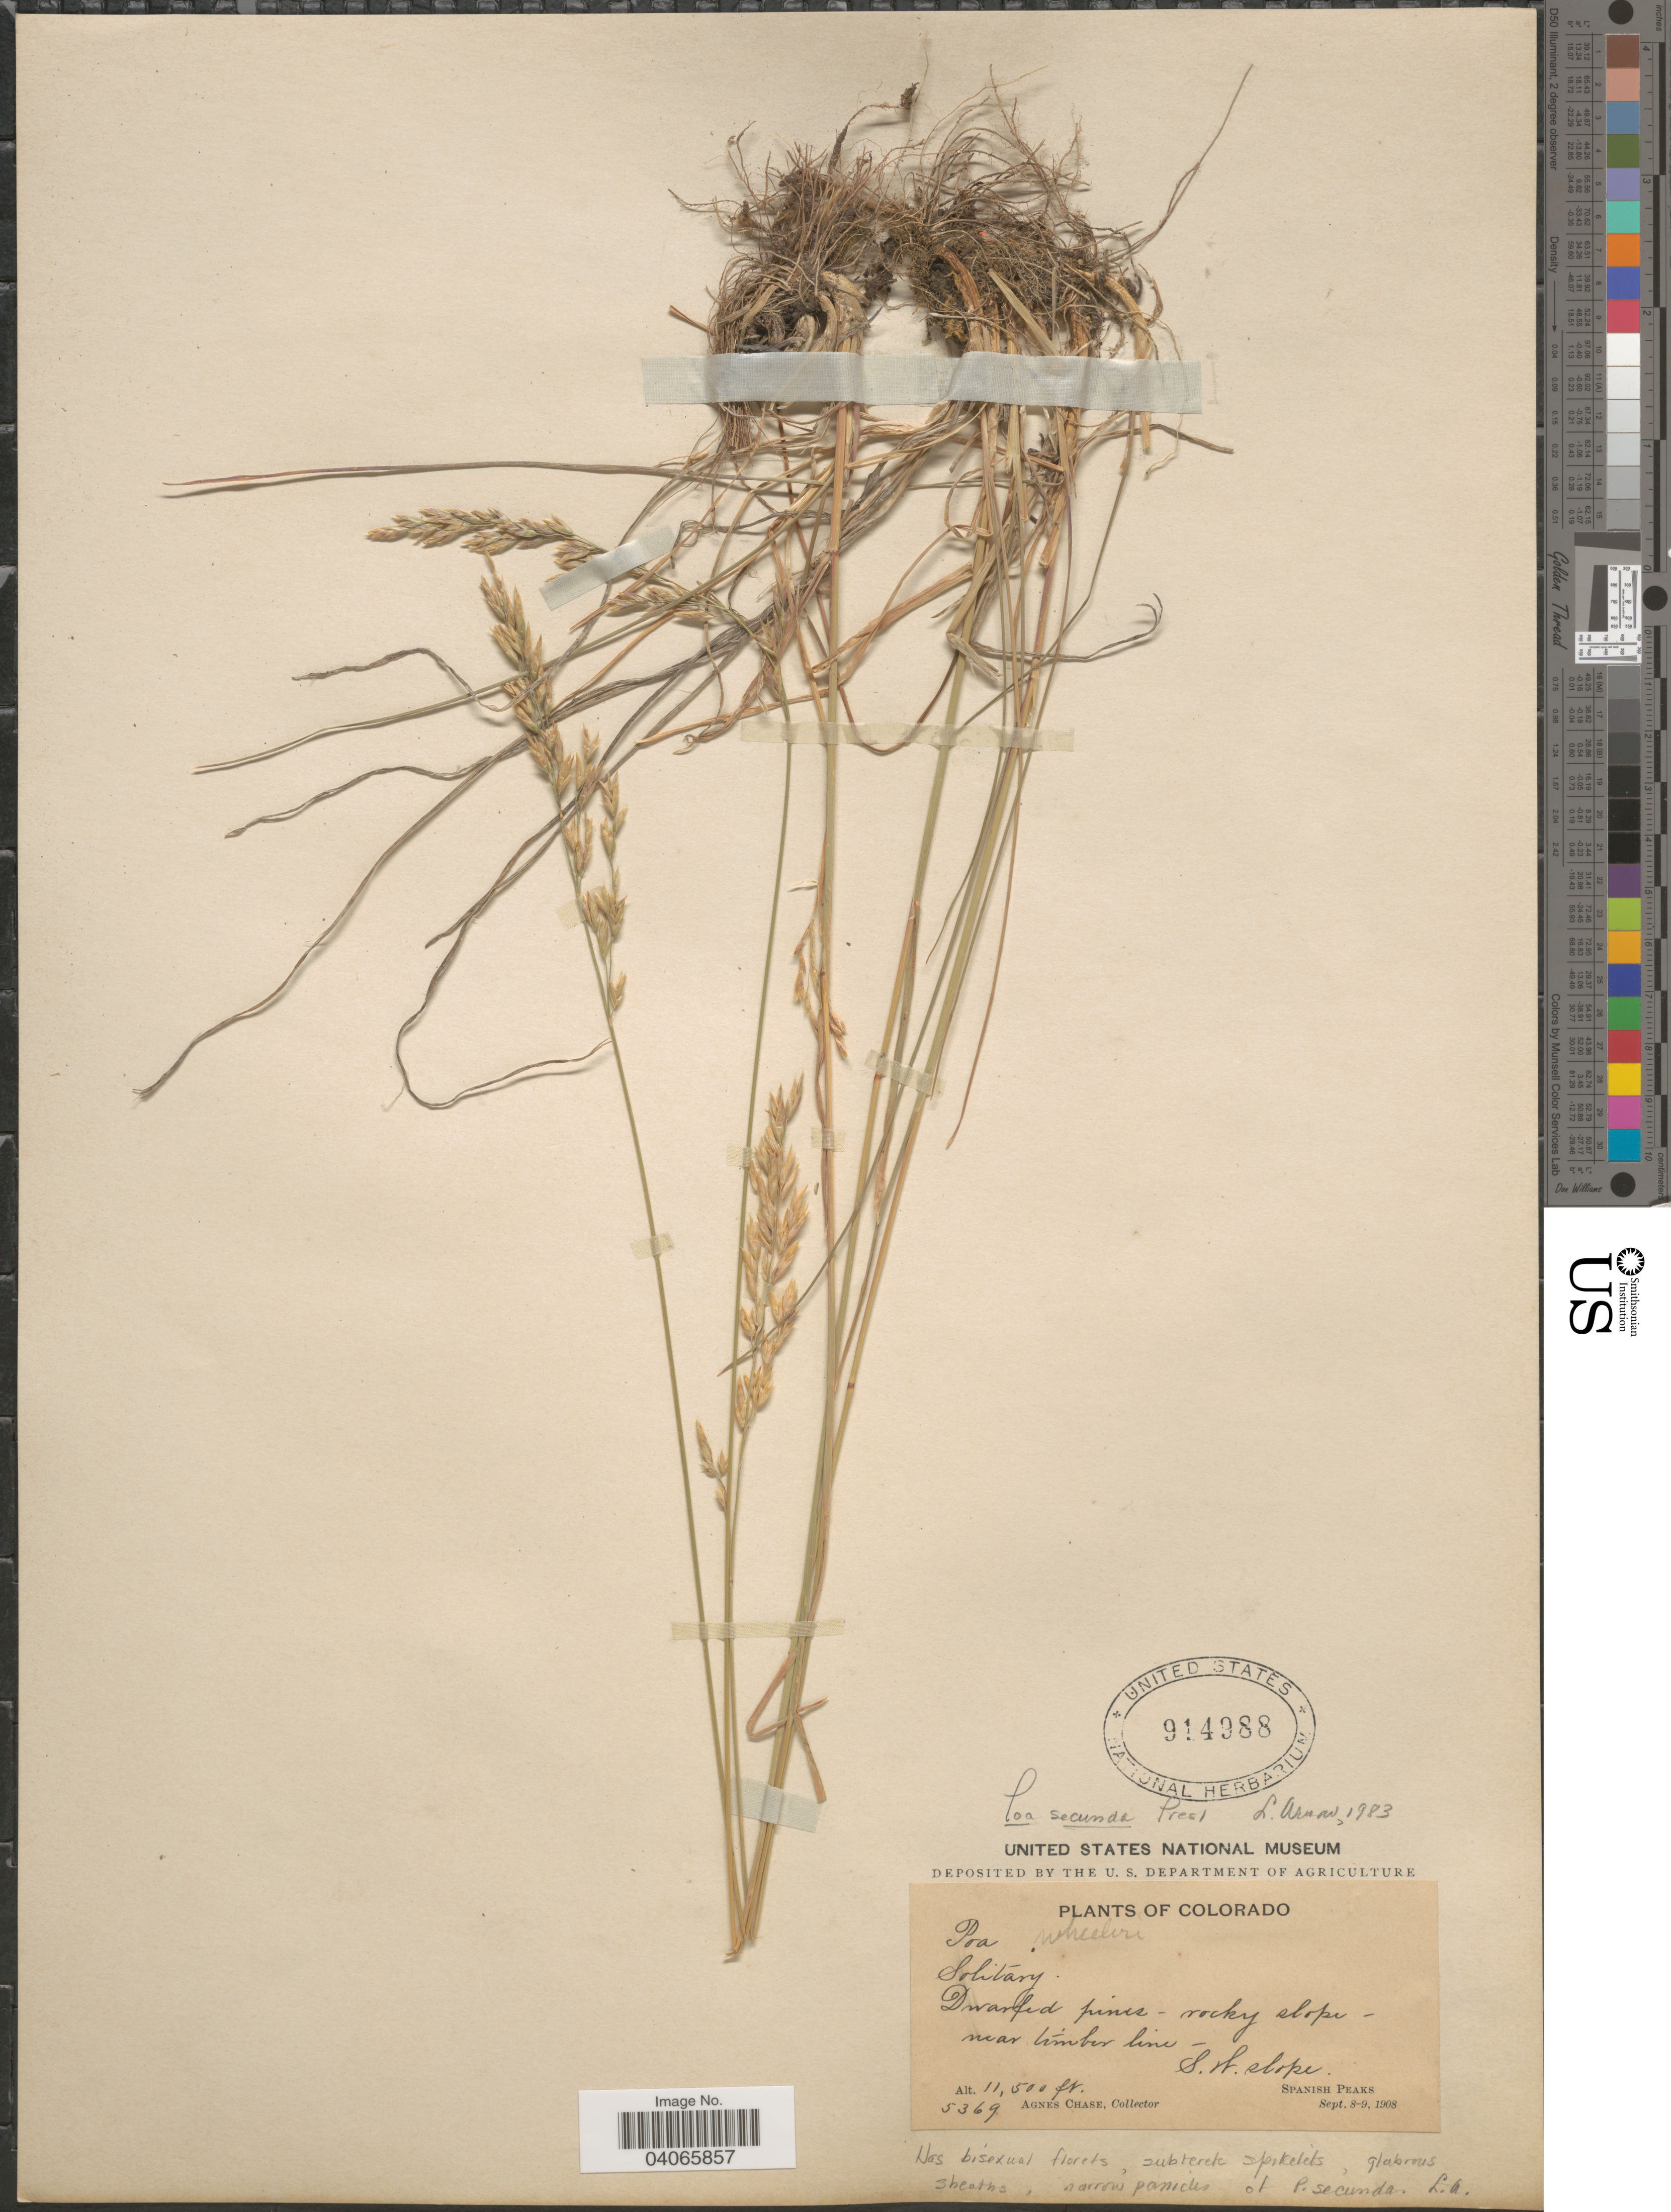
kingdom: Plantae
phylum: Tracheophyta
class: Liliopsida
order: Poales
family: Poaceae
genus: Poa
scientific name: Poa secunda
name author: J. Presl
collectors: A. Chase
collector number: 5369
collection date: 1908-09-08/1908-09-09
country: United States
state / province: Colorado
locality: Dwarfield pines-rocky slope-near timber line-S. W. slope. Spanish Peaks.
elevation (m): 3505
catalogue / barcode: US 914988